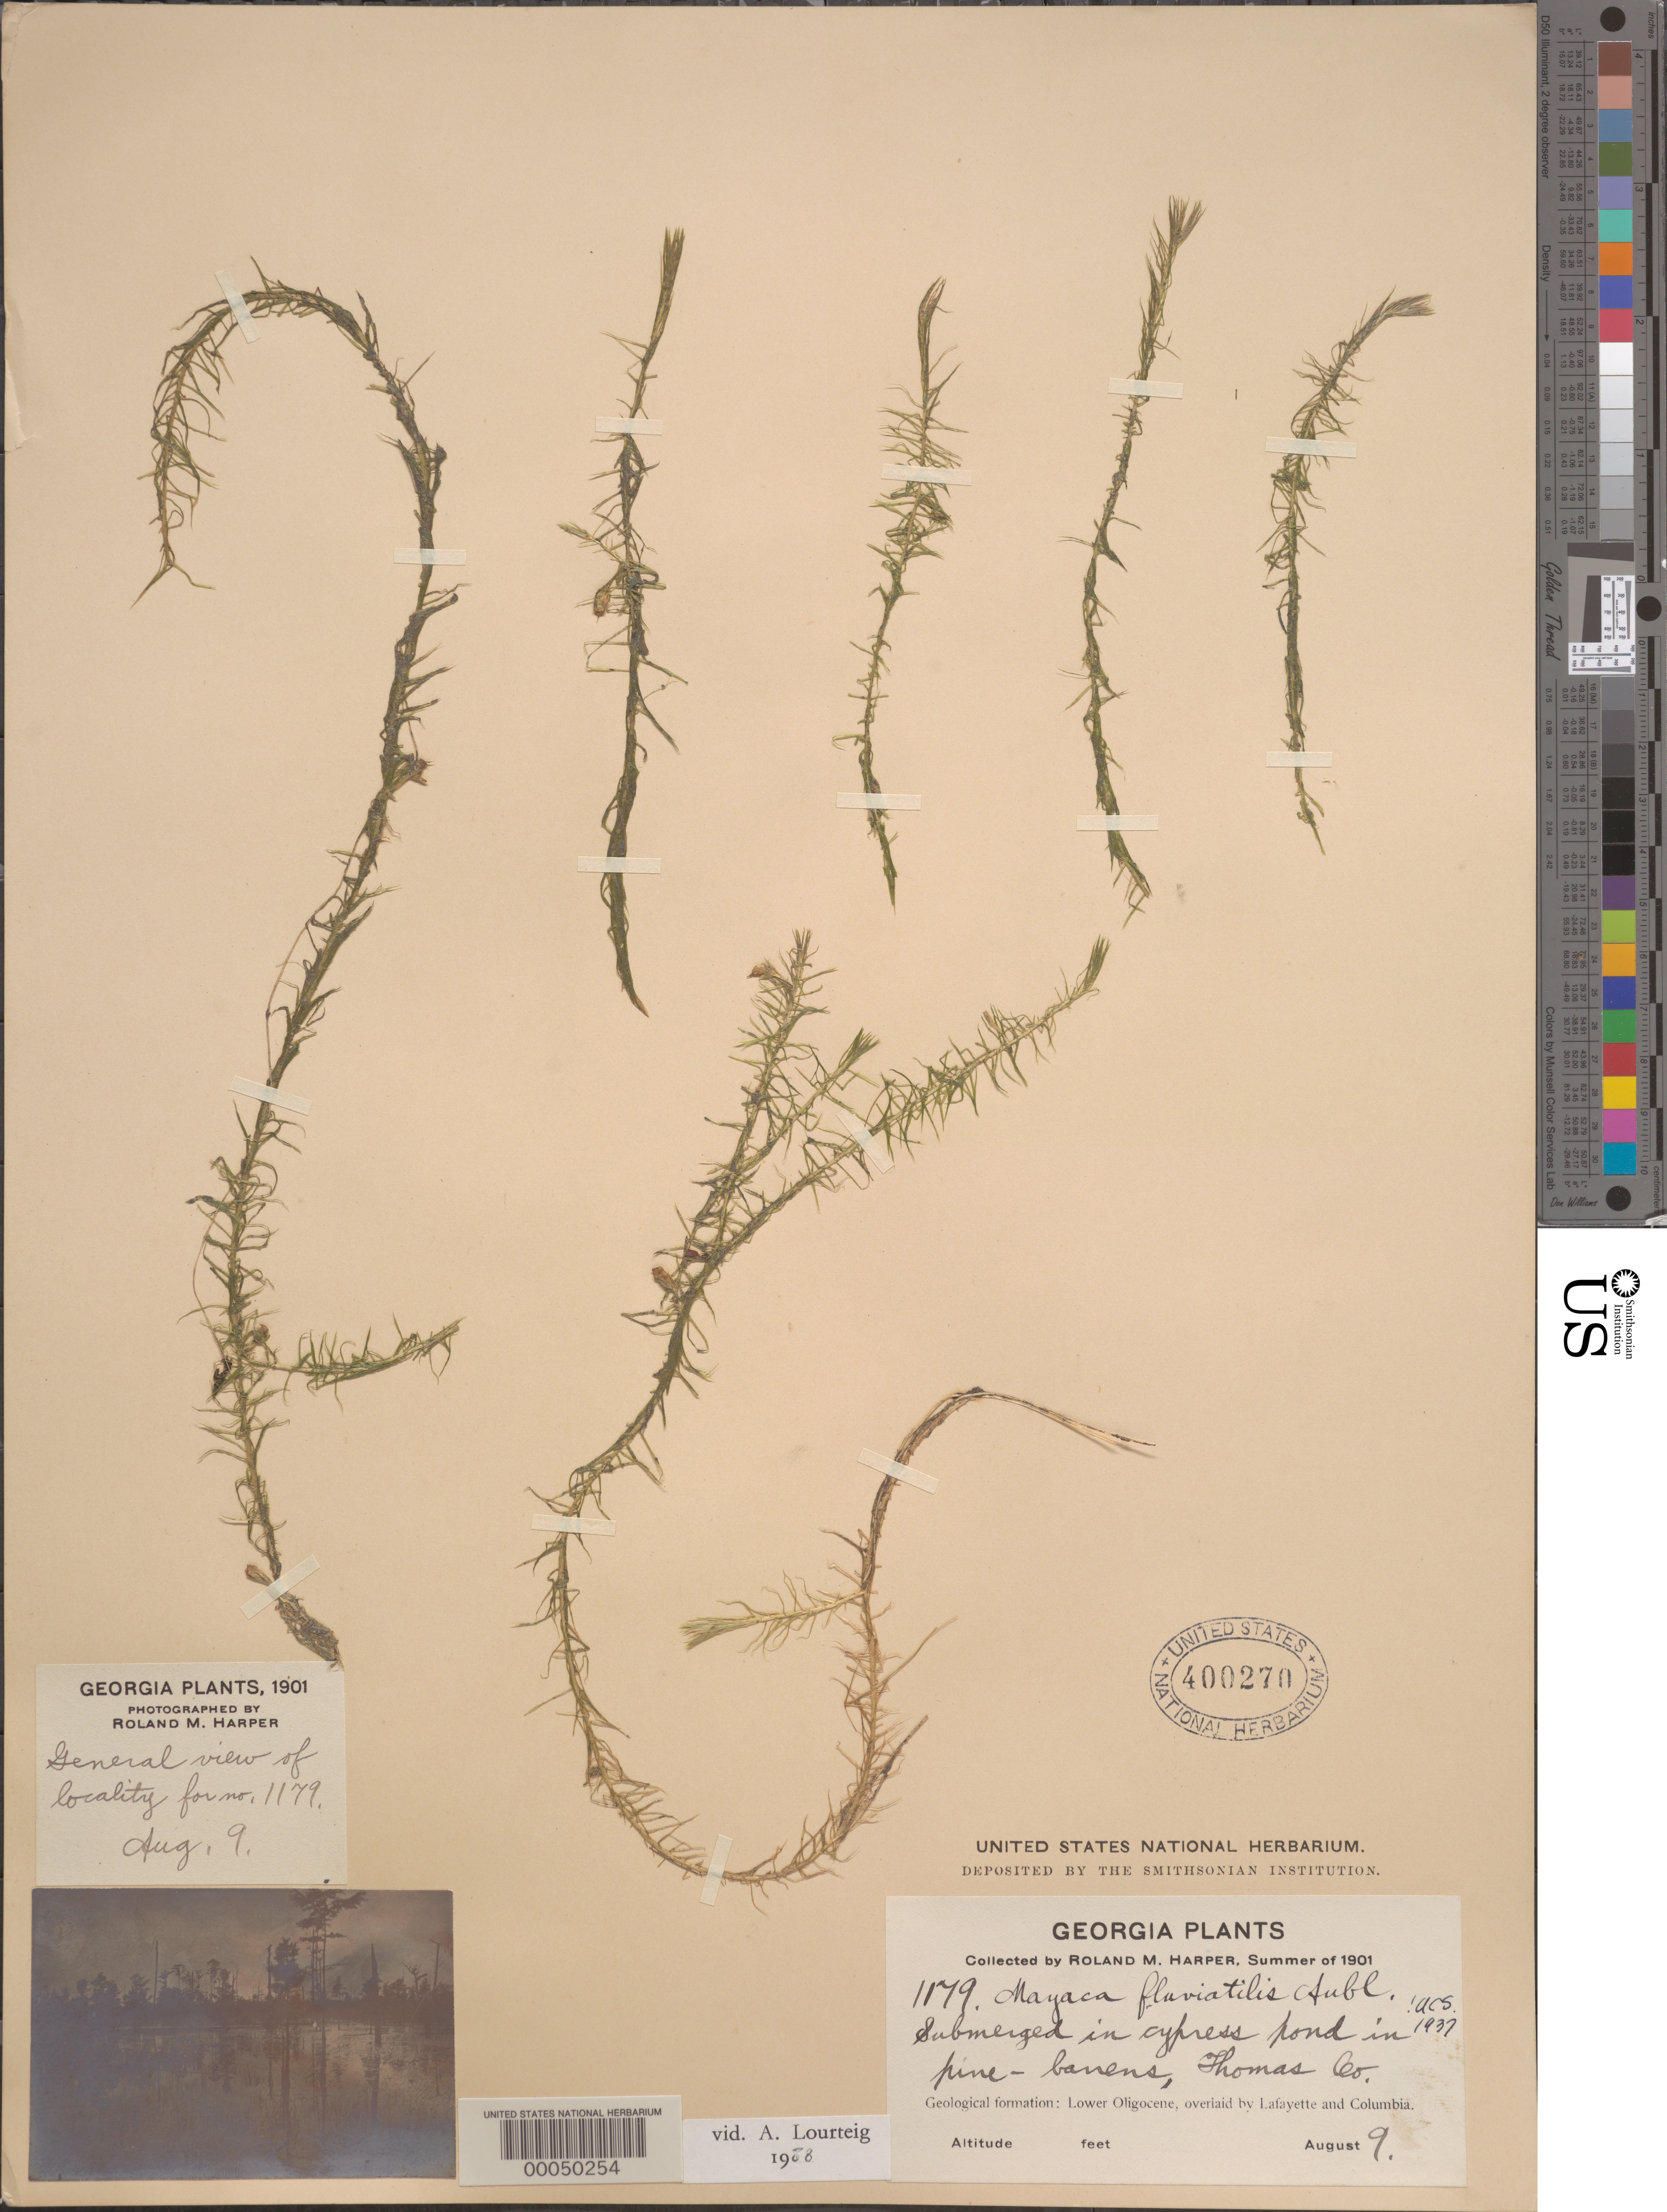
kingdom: Plantae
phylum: Tracheophyta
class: Liliopsida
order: Poales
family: Mayacaceae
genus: Mayaca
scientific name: Mayaca fluviatilis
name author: Aubl.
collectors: R. M. Harper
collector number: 1179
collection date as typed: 09 Aug 1901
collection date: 1901-08-09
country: United States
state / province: Georgia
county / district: Thomas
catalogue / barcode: US 400270